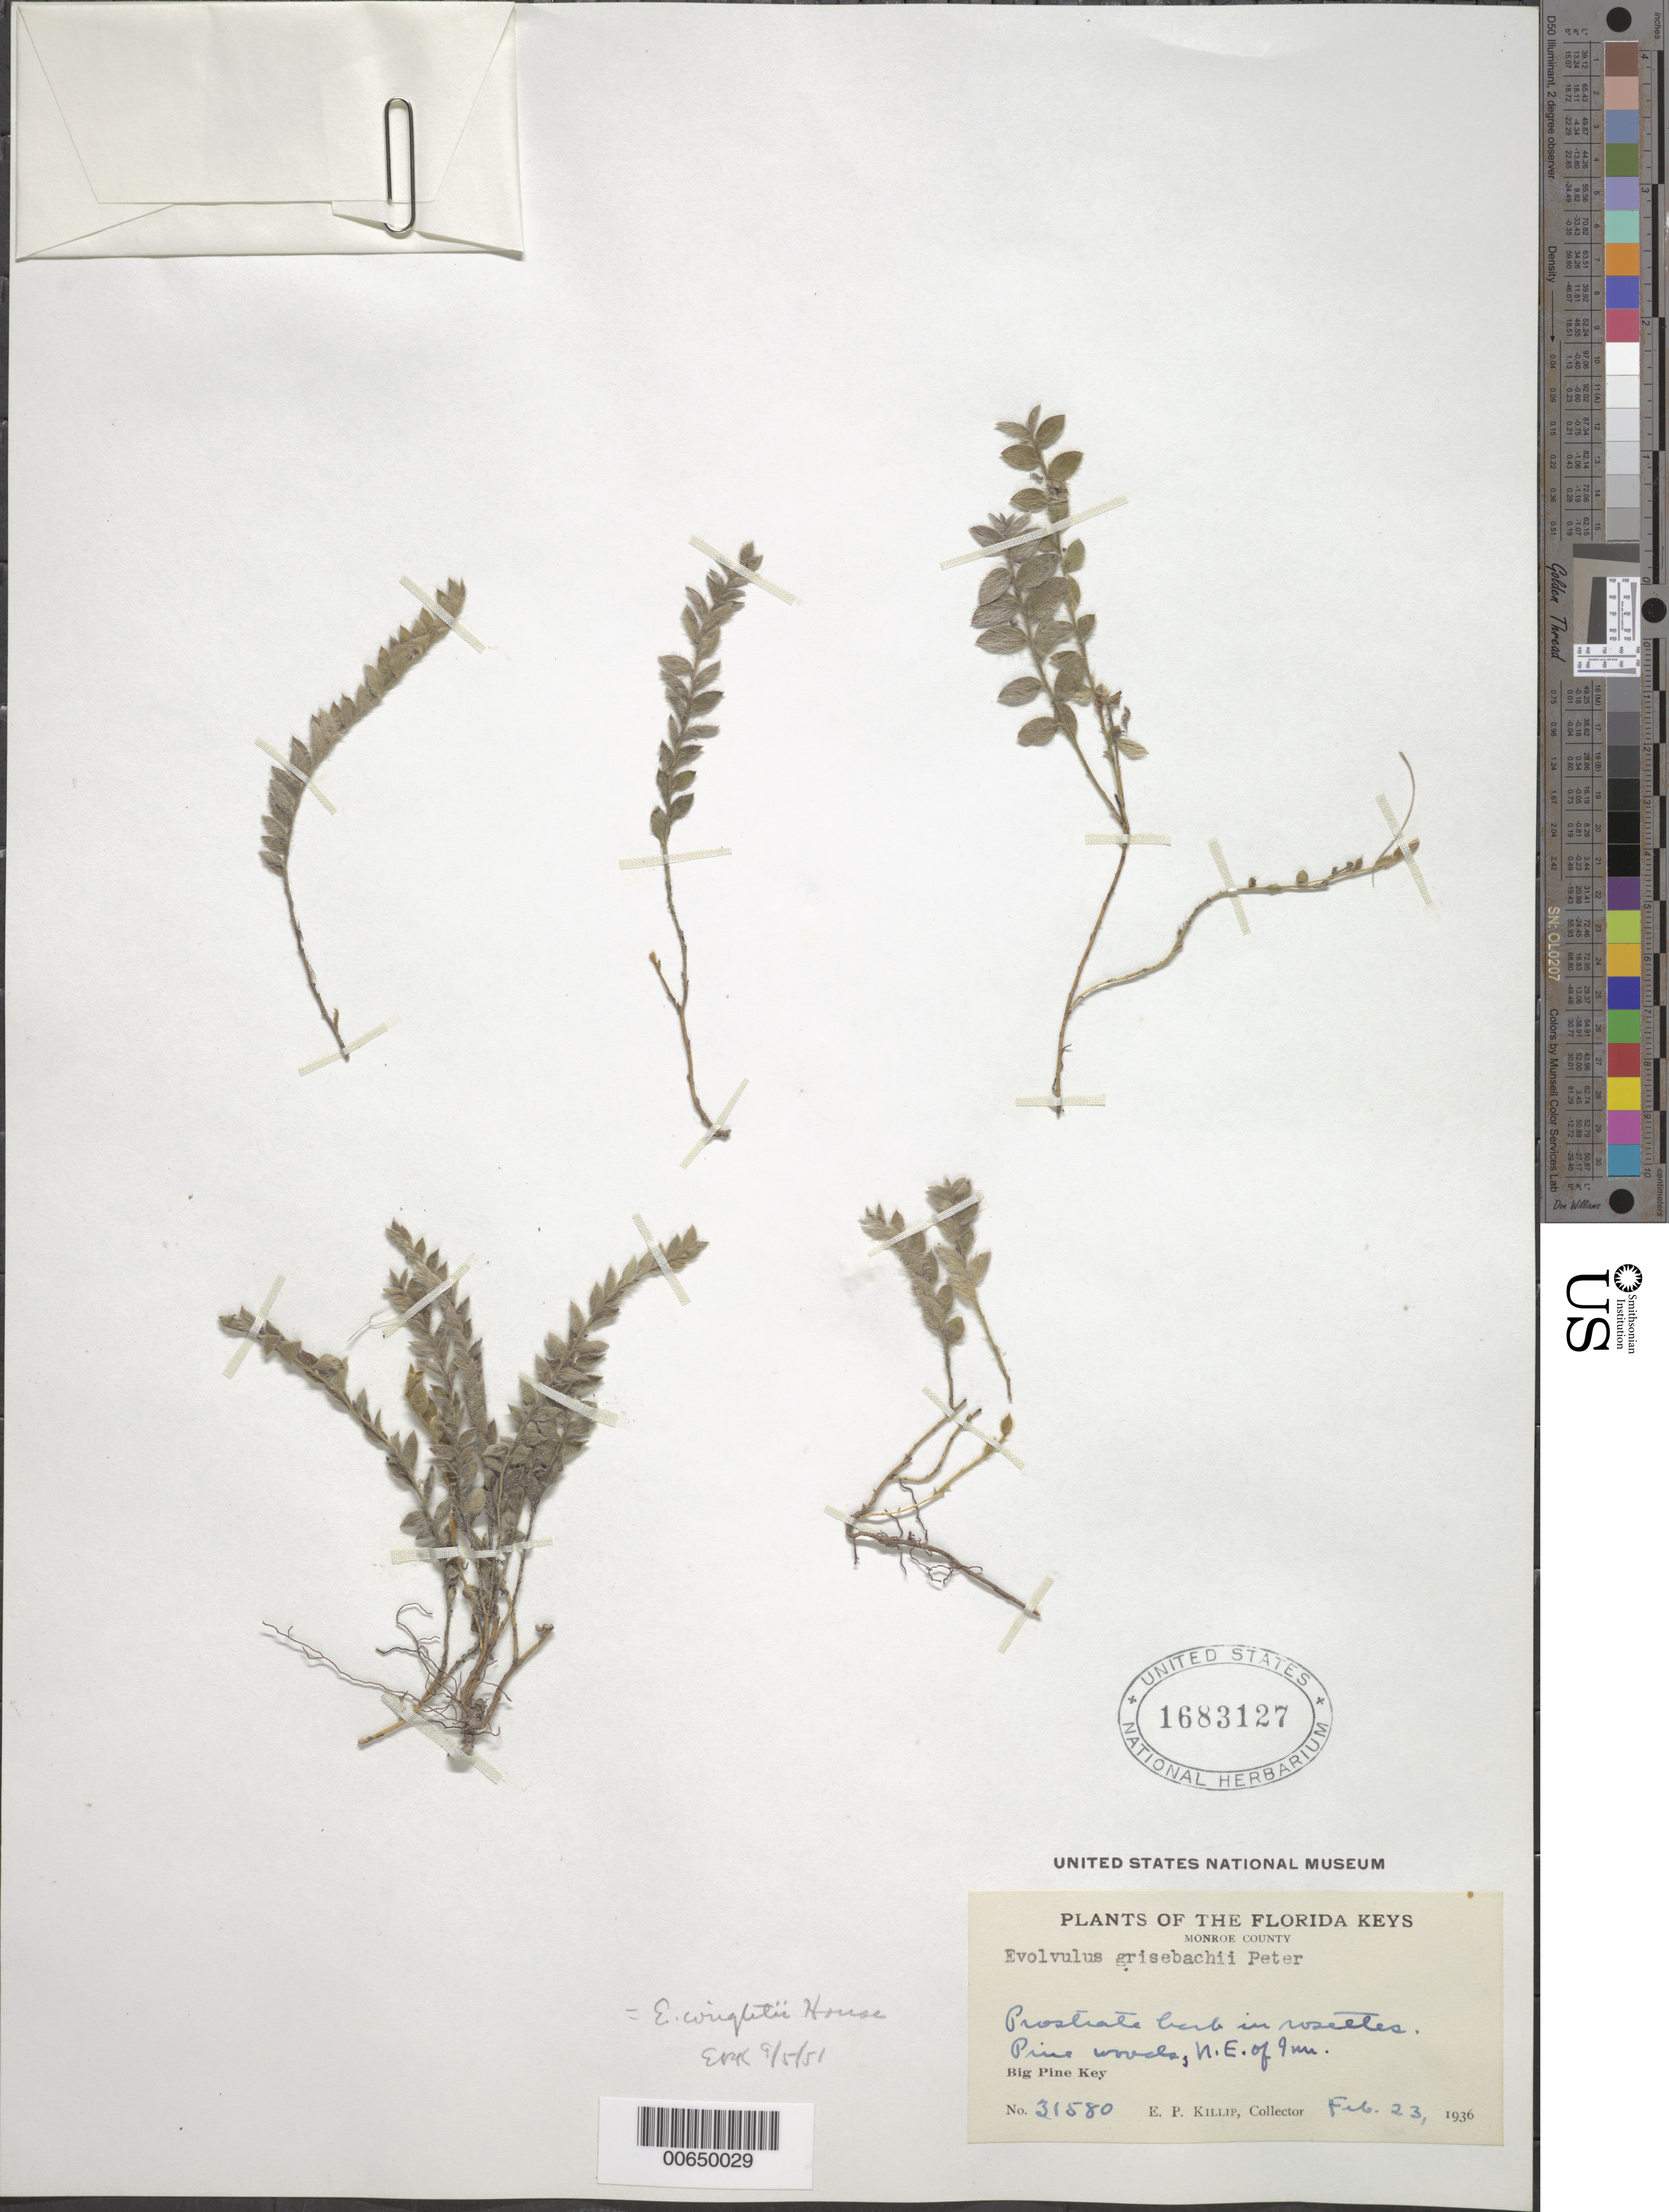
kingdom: Plantae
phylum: Tracheophyta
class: Magnoliopsida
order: Solanales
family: Convolvulaceae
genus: Evolvulus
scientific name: Evolvulus grisebachii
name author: Peter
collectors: E. P. Killip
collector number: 31580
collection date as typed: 23 Feb 1936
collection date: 1936-02-23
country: United States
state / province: Florida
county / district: Monroe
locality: NE of Inn. Big Pine Key.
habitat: Pine woods.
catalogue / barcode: US 1683127